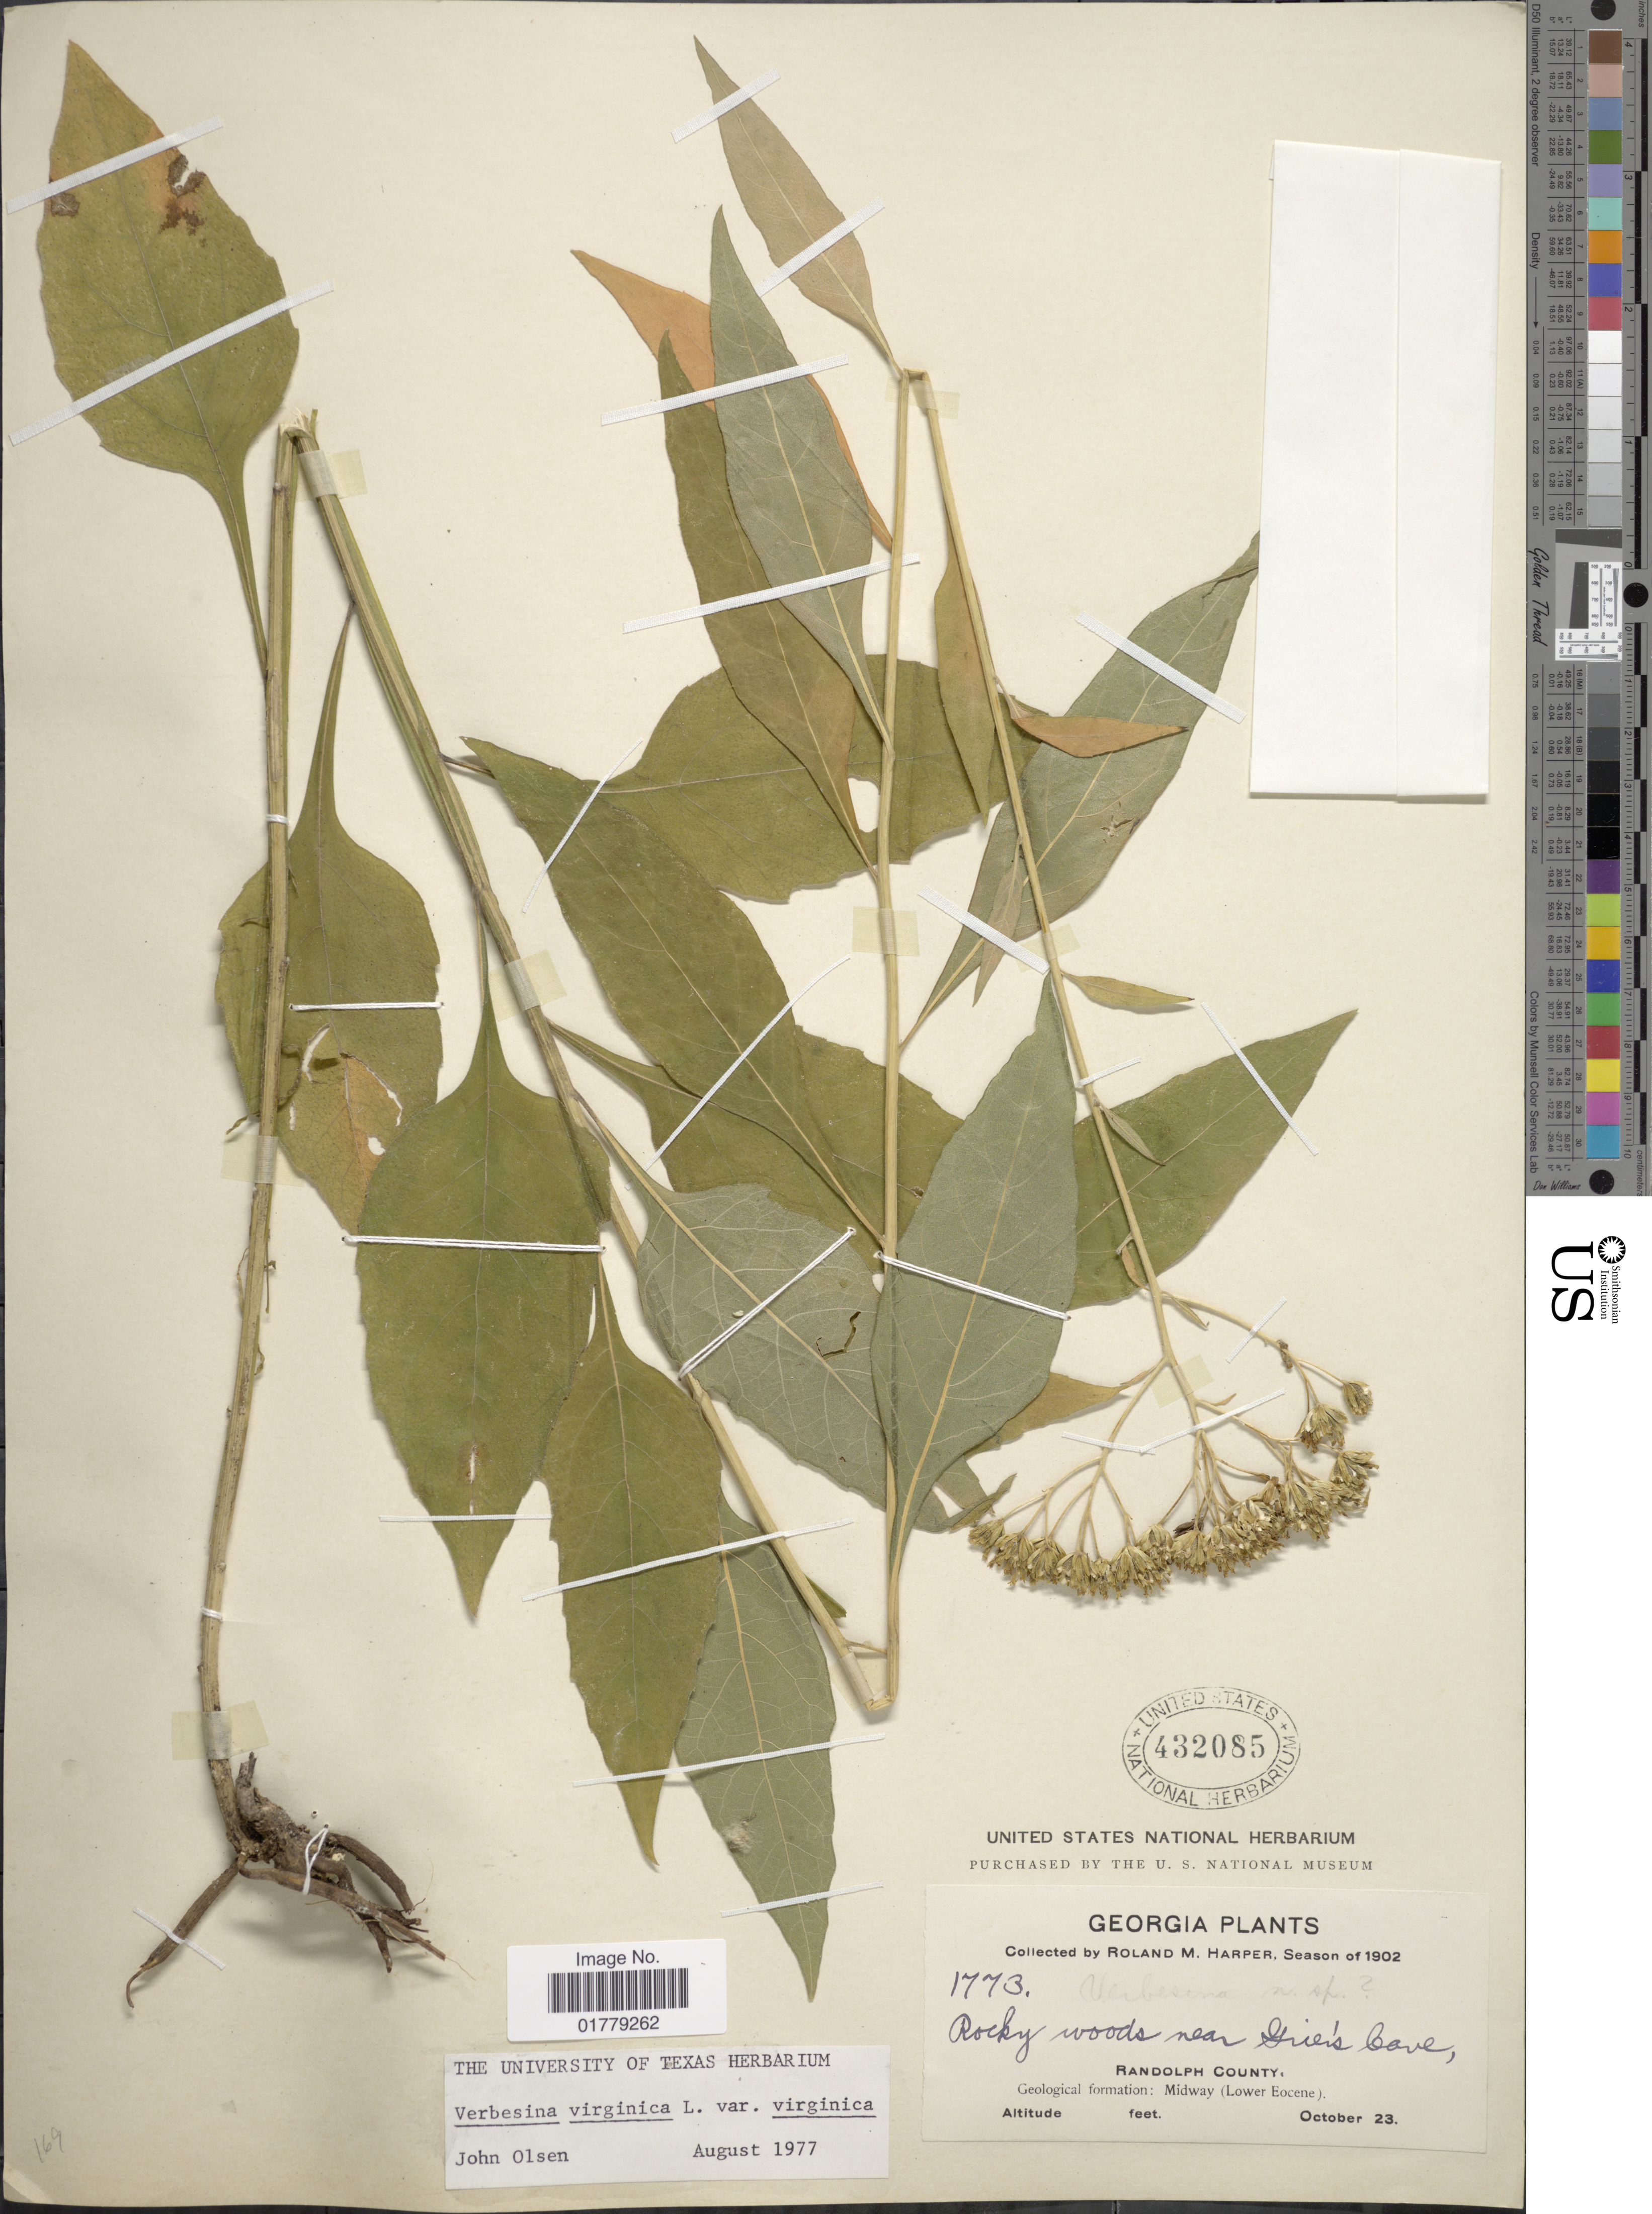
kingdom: Plantae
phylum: Tracheophyta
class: Magnoliopsida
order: Asterales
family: Asteraceae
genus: Verbesina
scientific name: Verbesina virginica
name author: L.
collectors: R. M. Harper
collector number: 1773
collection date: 1902-10-23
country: United States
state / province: Georgia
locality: Georgia. Rocky woods near Grier's Cave, Randolph County, Geological formation: Midway (Lower Eocene)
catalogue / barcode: US 432085